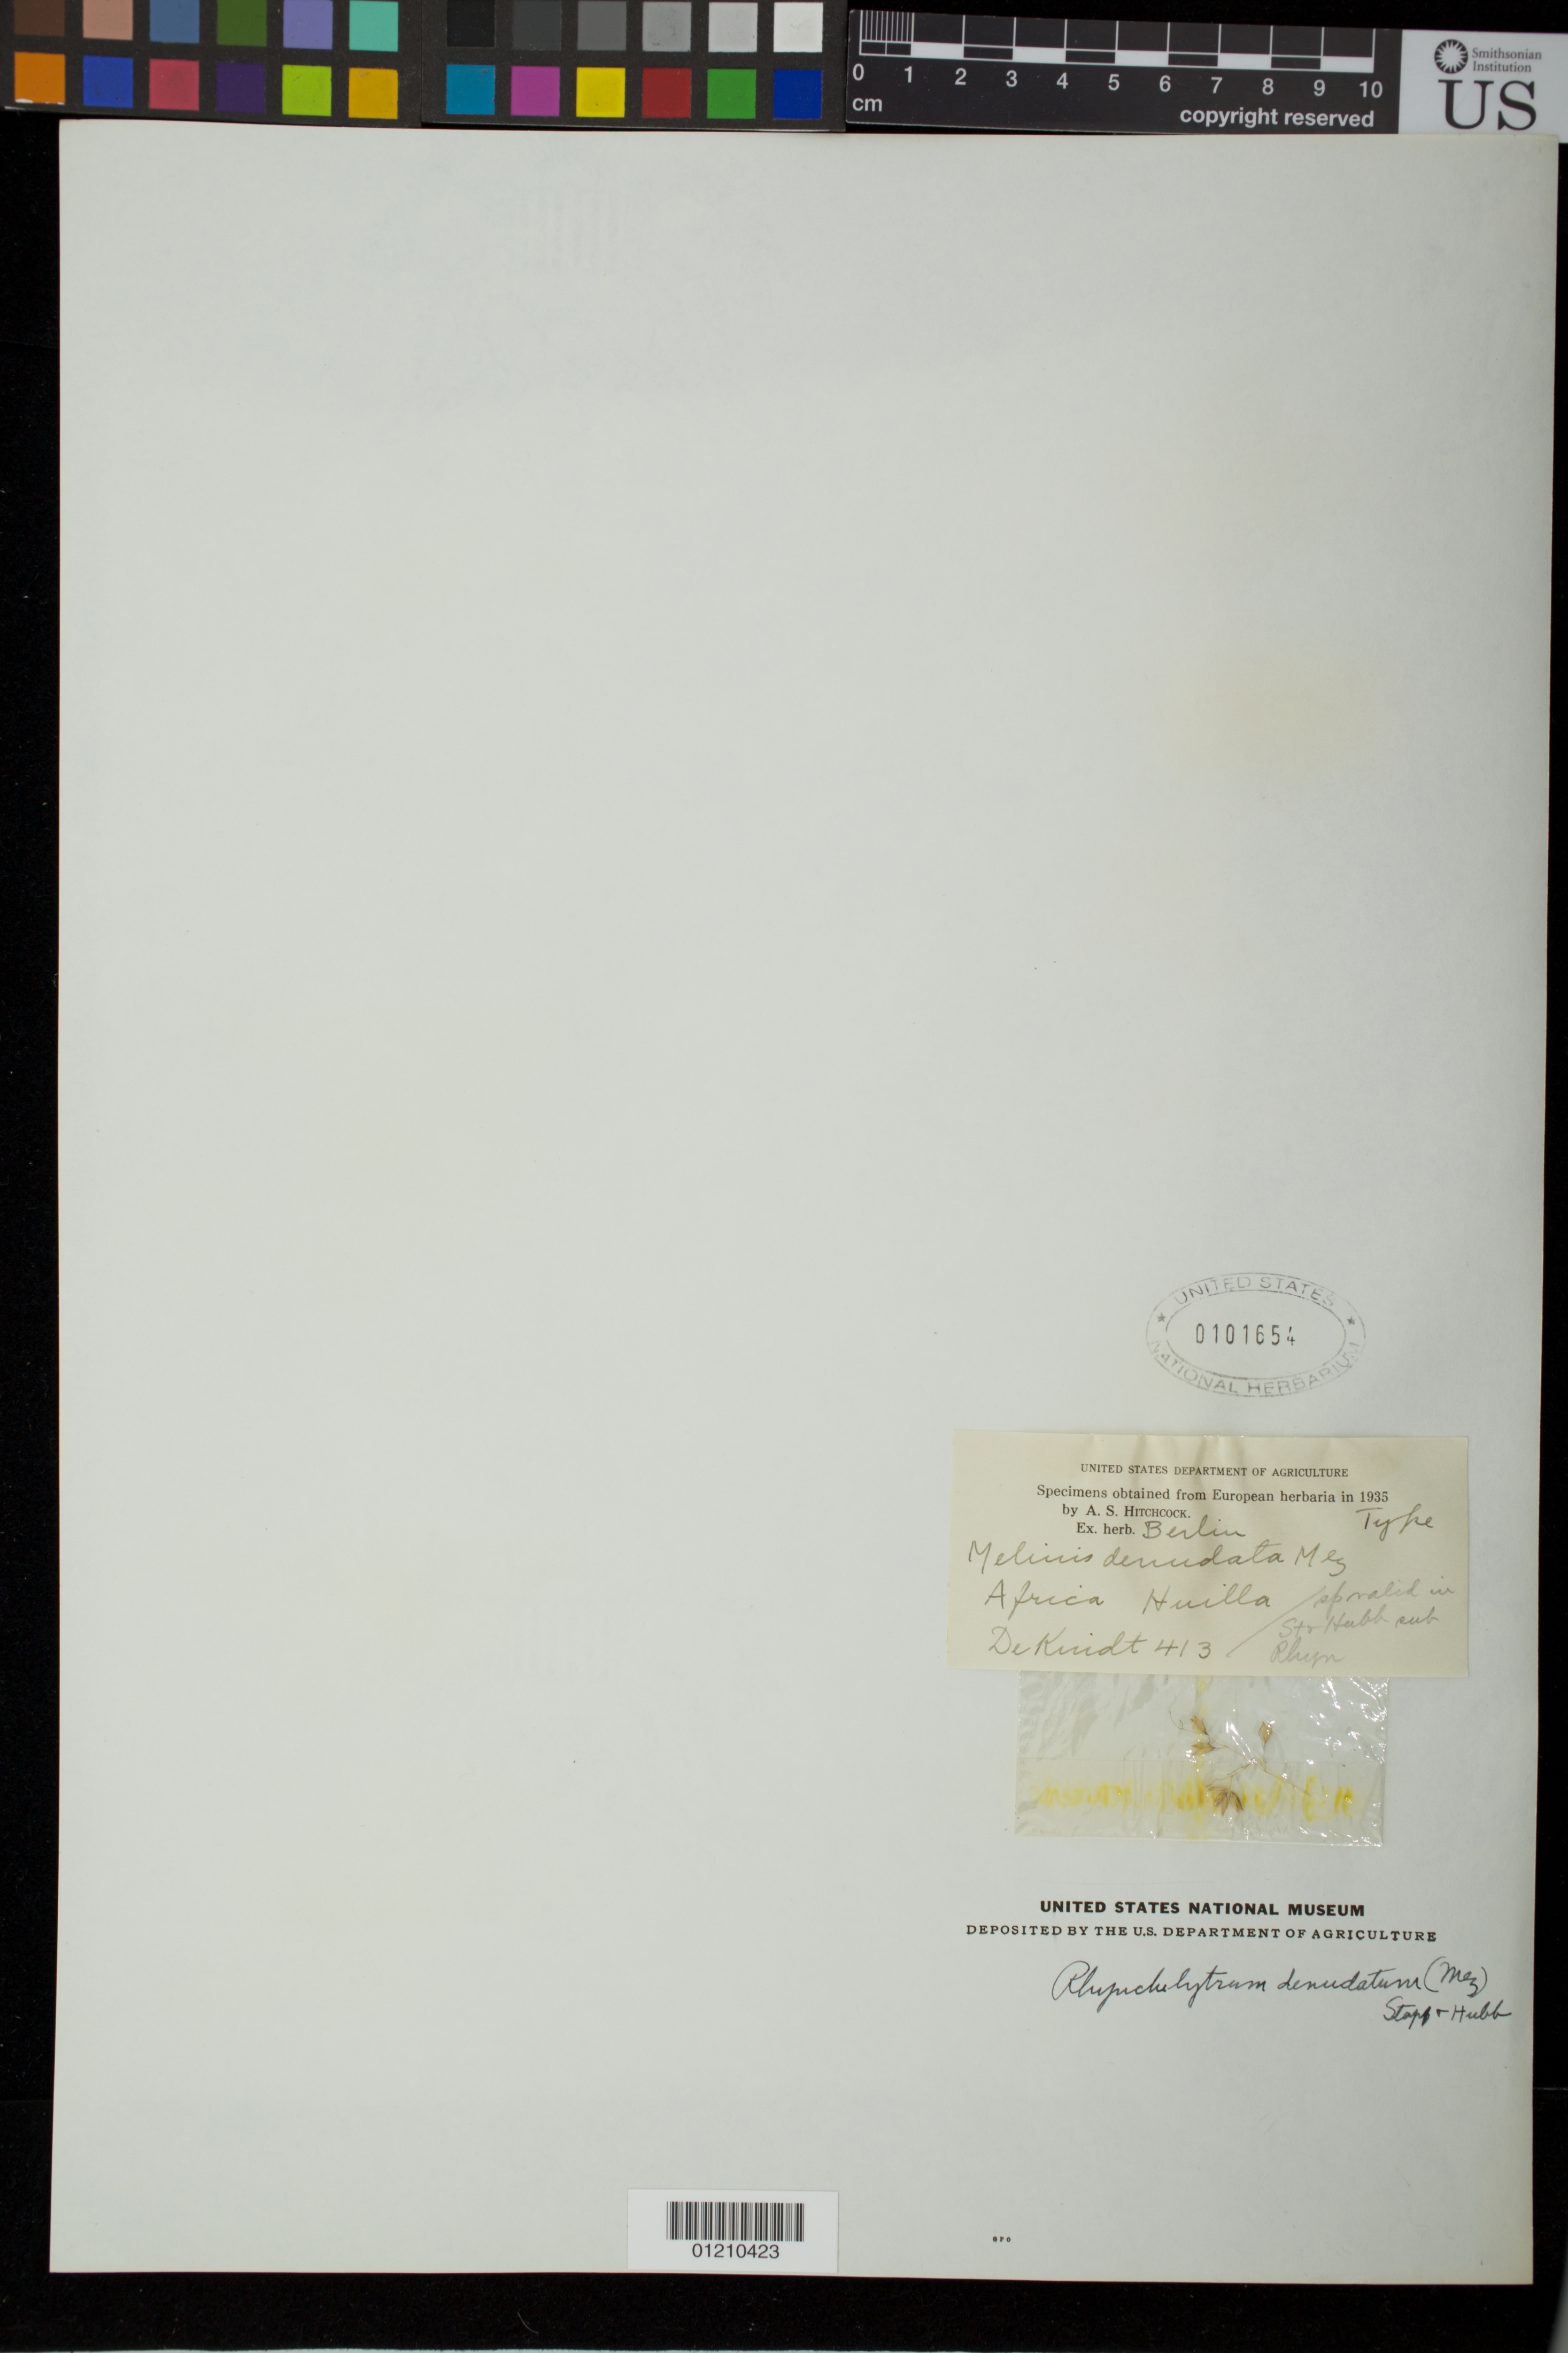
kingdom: Plantae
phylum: Tracheophyta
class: Liliopsida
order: Poales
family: Poaceae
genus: Melinis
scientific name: Melinis denudata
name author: Mez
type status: Type Collection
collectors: E. Dekindt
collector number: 413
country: Angola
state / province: Huíla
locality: Huilla.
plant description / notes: Fragmentary material of type specimen ex herb.Berlin.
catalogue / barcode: US 101654